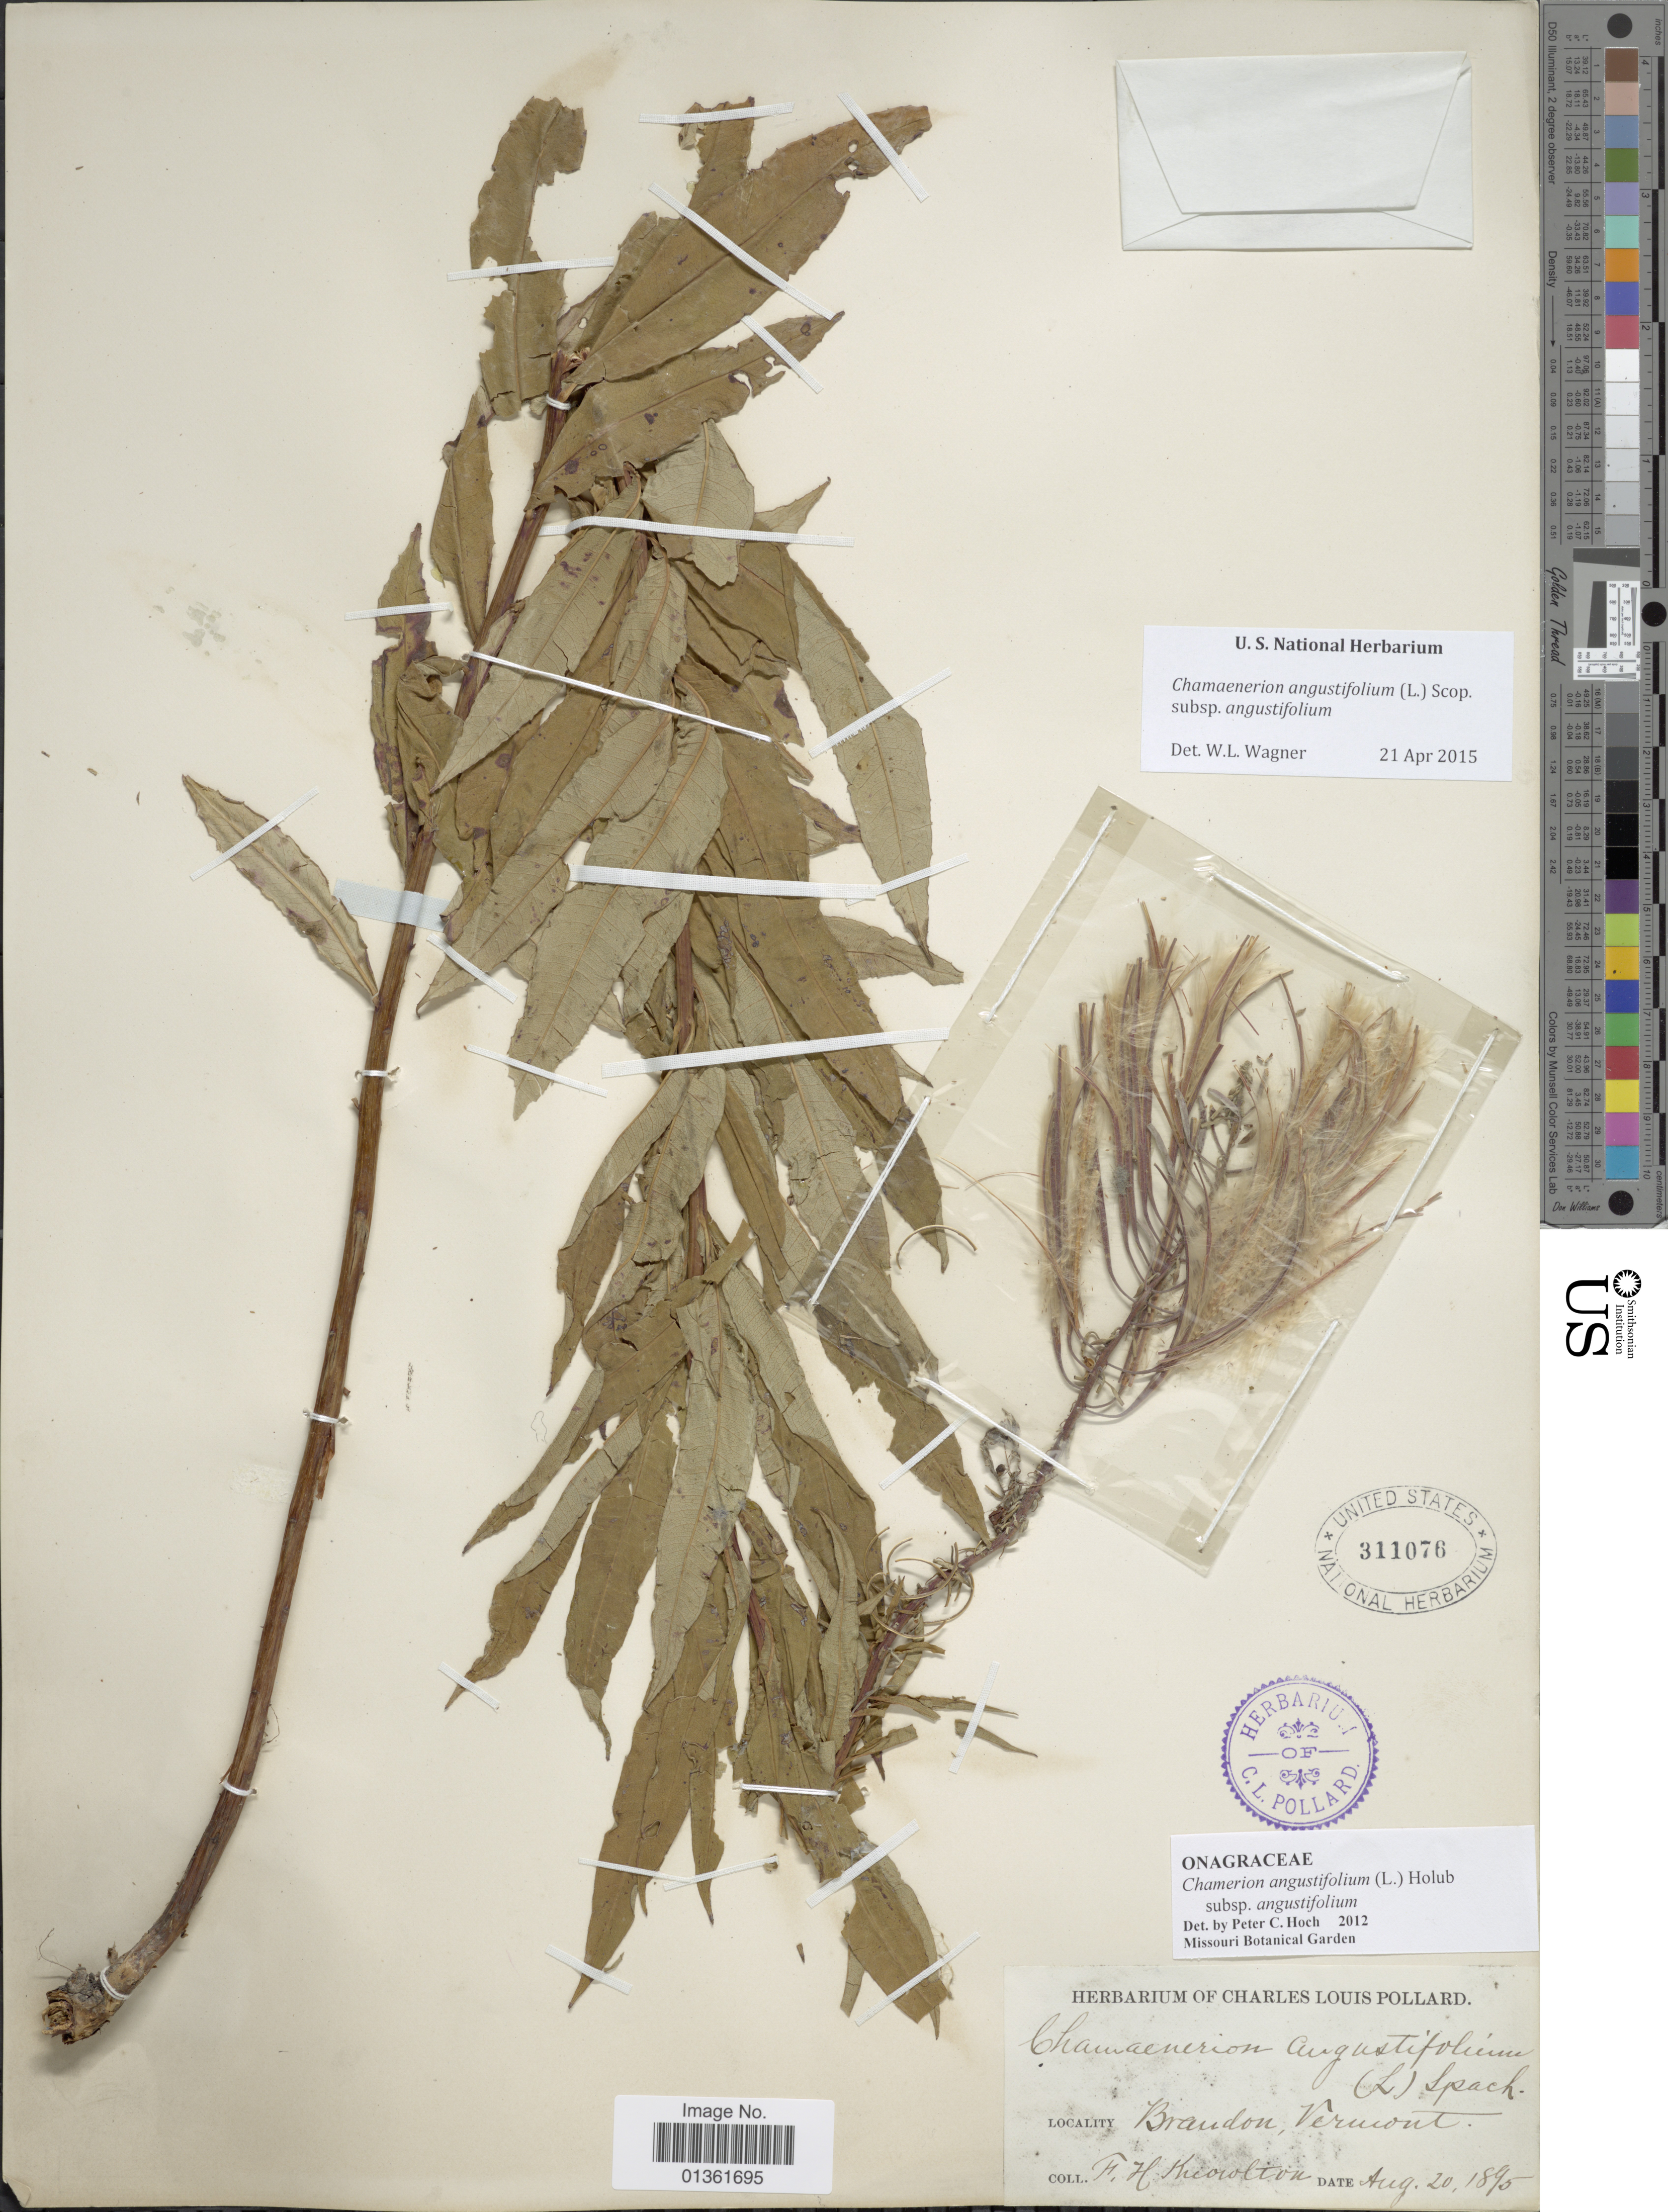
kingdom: Plantae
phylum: Tracheophyta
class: Magnoliopsida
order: Myrtales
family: Onagraceae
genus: Chamaenerion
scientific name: Chamaenerion angustifolium subsp. angustifolium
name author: (L.) Scop.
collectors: F. H. Knowlton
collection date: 1895-08-20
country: United States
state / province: Vermont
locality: Brandon.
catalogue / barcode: US 311076